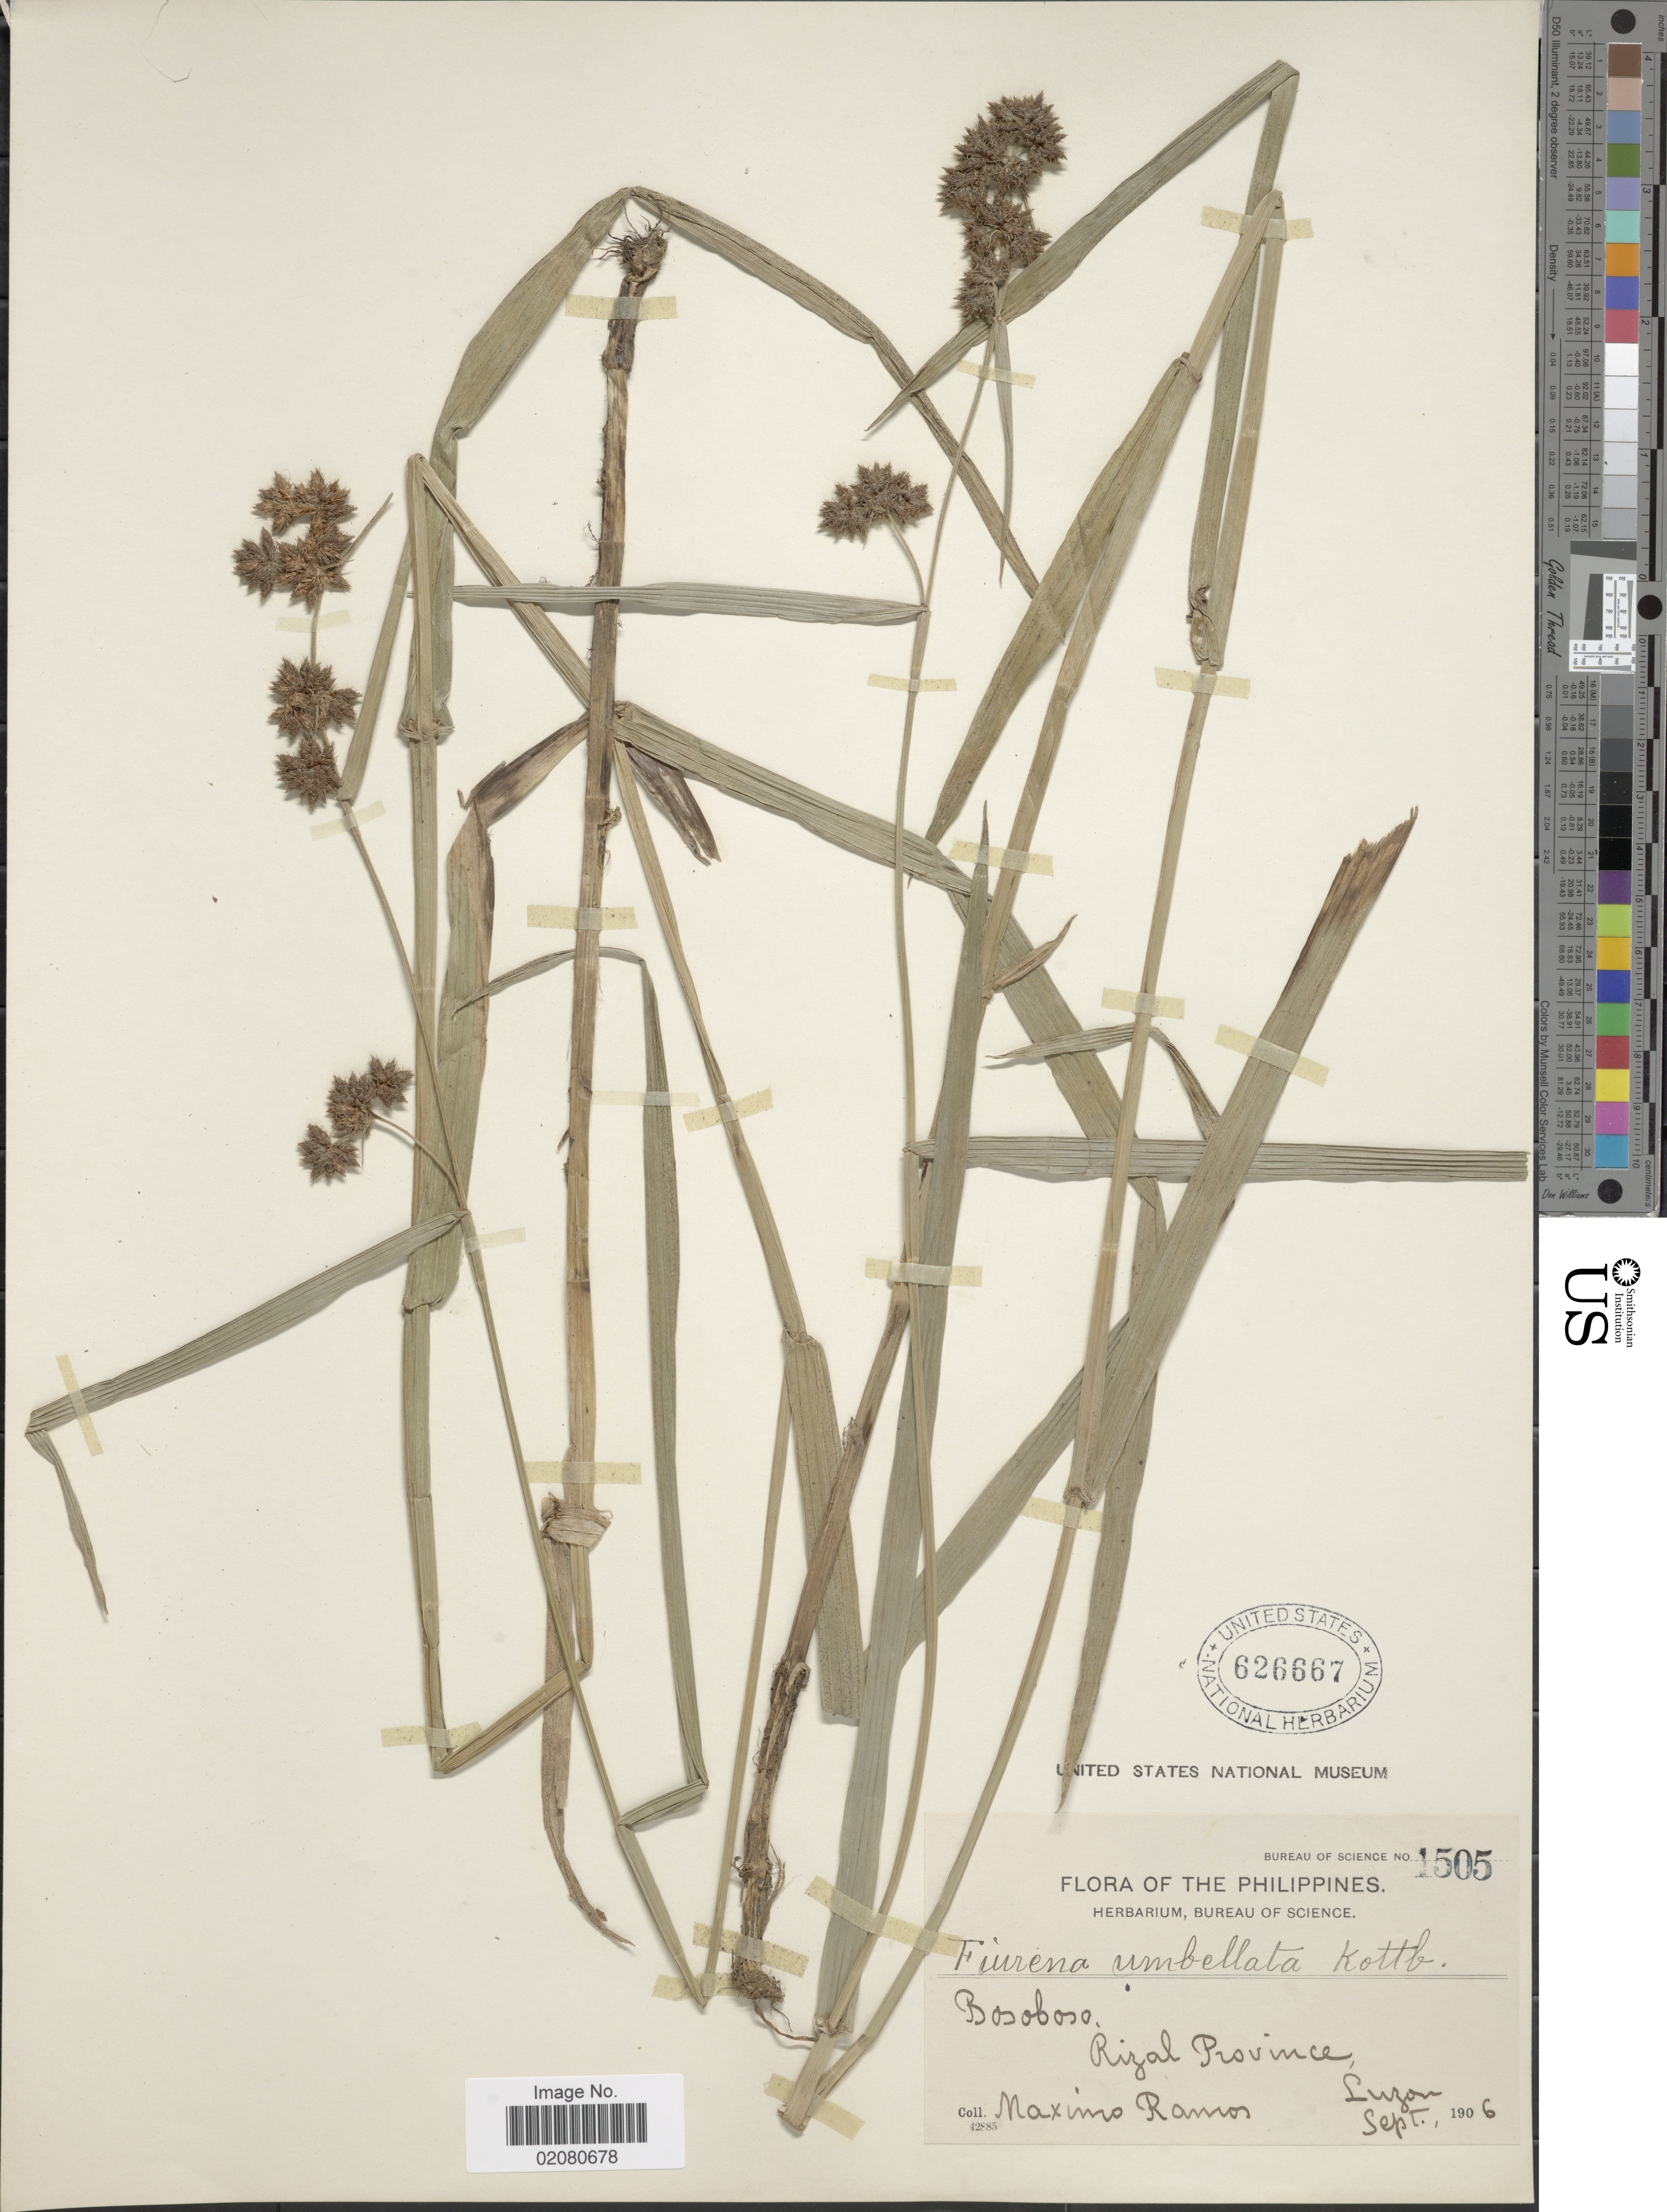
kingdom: Plantae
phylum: Tracheophyta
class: Liliopsida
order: Poales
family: Cyperaceae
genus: Fuirena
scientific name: Fuirena umbellata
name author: Rottb.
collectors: M. Ramos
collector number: Bureau of Science 1505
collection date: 1906-09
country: Philippines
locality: Rizal Province, Luzon.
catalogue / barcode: US 626667